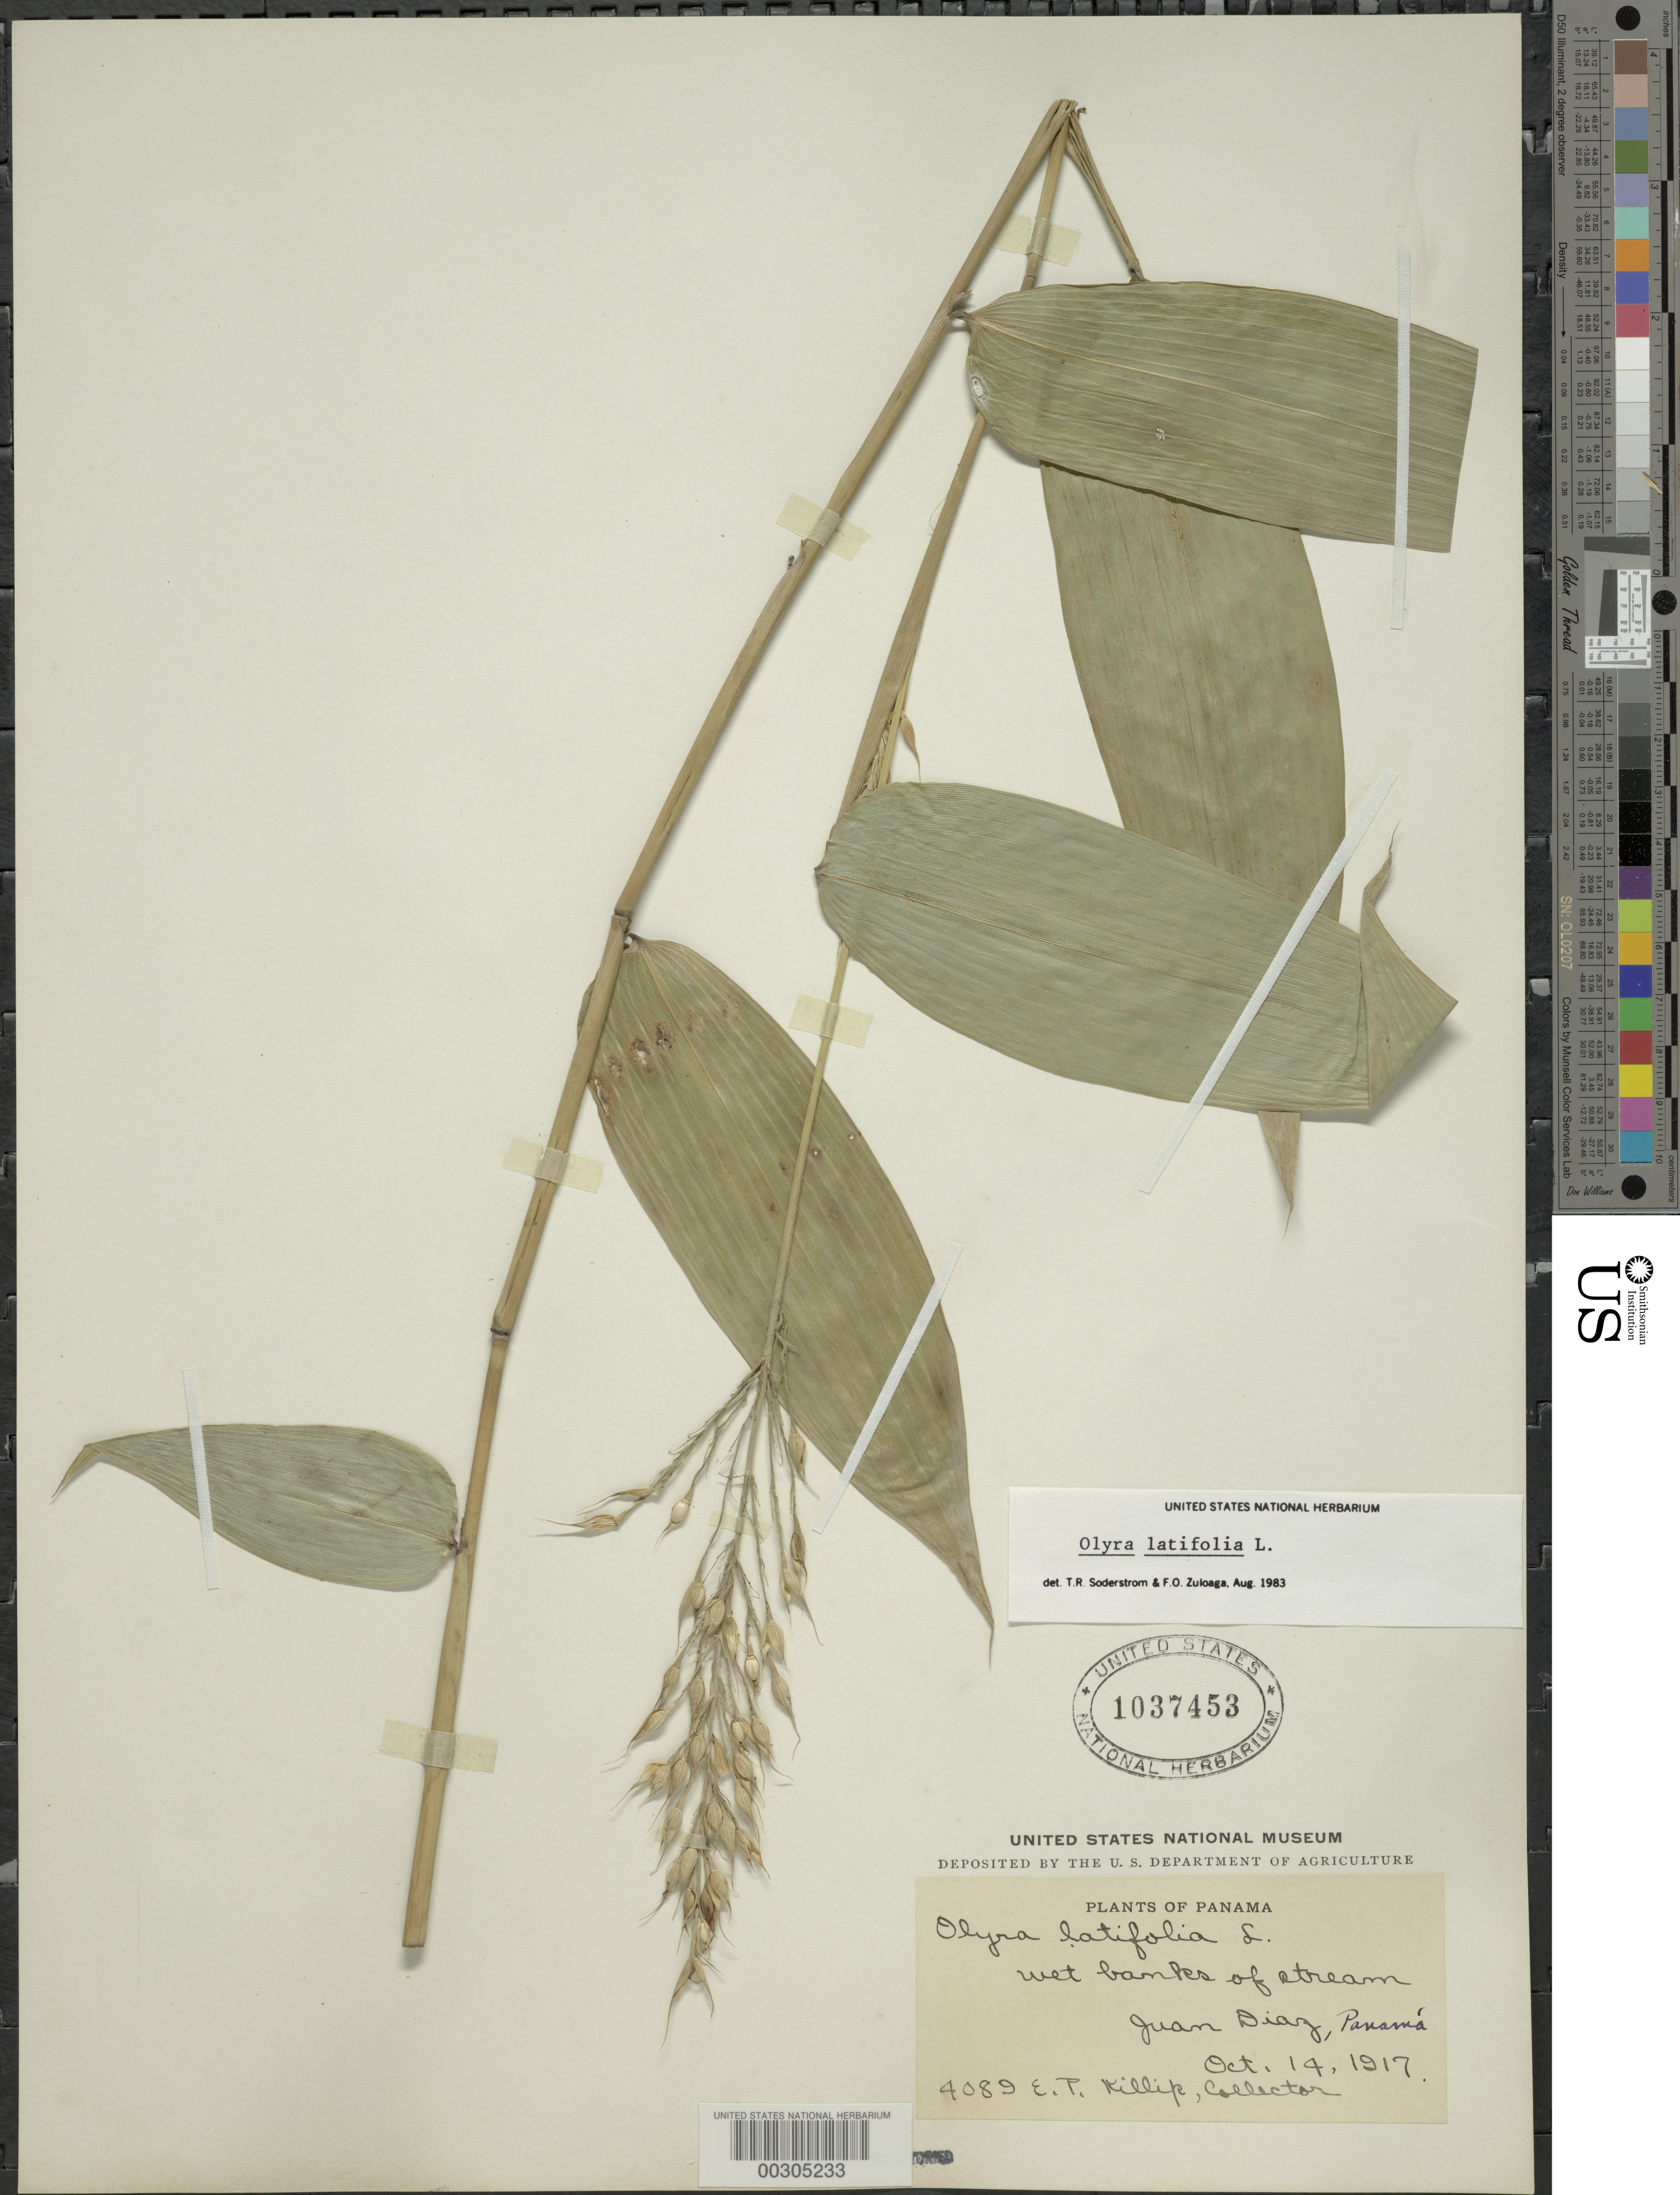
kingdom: Plantae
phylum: Tracheophyta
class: Liliopsida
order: Poales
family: Poaceae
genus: Olyra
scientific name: Olyra latifolia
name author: L.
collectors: E. P. Killip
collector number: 4089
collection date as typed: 14 Oct 1917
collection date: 1917-10-14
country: Panama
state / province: Panamá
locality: Juan Diaz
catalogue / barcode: US 1037453